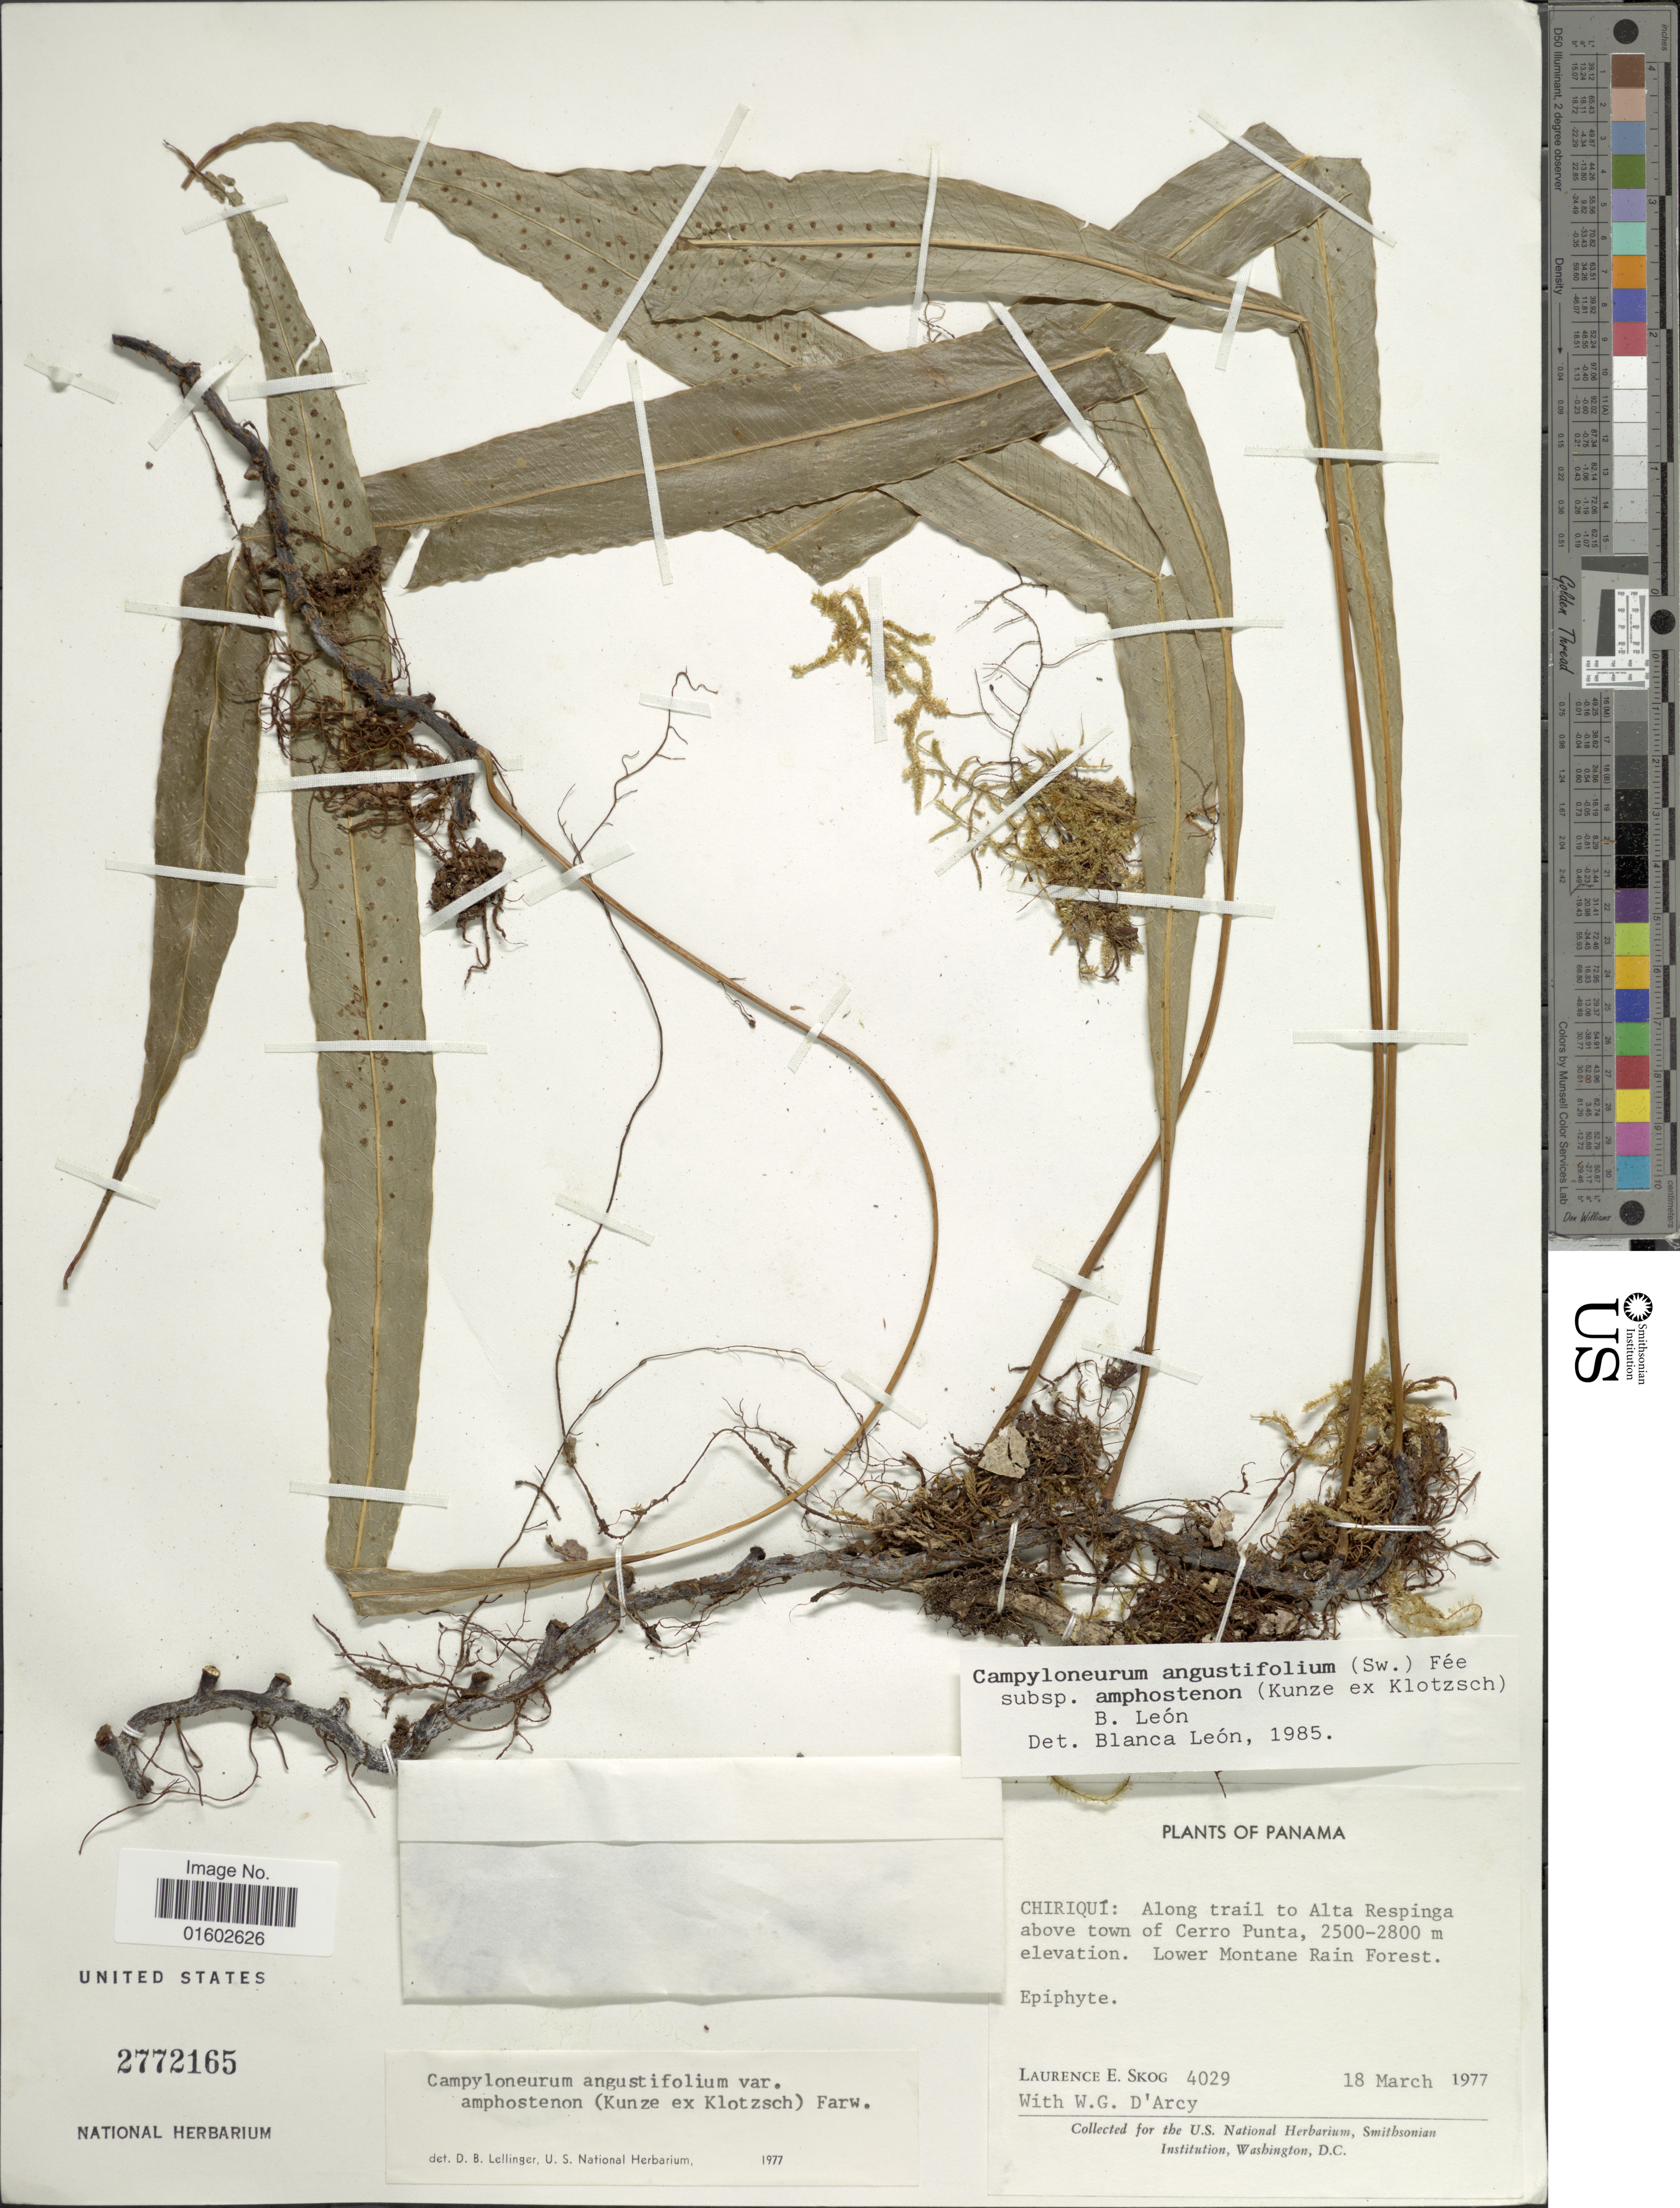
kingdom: Plantae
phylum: Tracheophyta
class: Polypodiopsida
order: Polypodiales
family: Polypodiaceae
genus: Campyloneurum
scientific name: Campyloneurum amphostenon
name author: (Kunze ex Klotzsch) Fée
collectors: L. E. Skog & W. G. D'Arcy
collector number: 4029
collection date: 1977-03-18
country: Panama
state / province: Chiriqui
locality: Along trail to Alta Respinga above town of Cerro Punta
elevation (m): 2500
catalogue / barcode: US 2772165